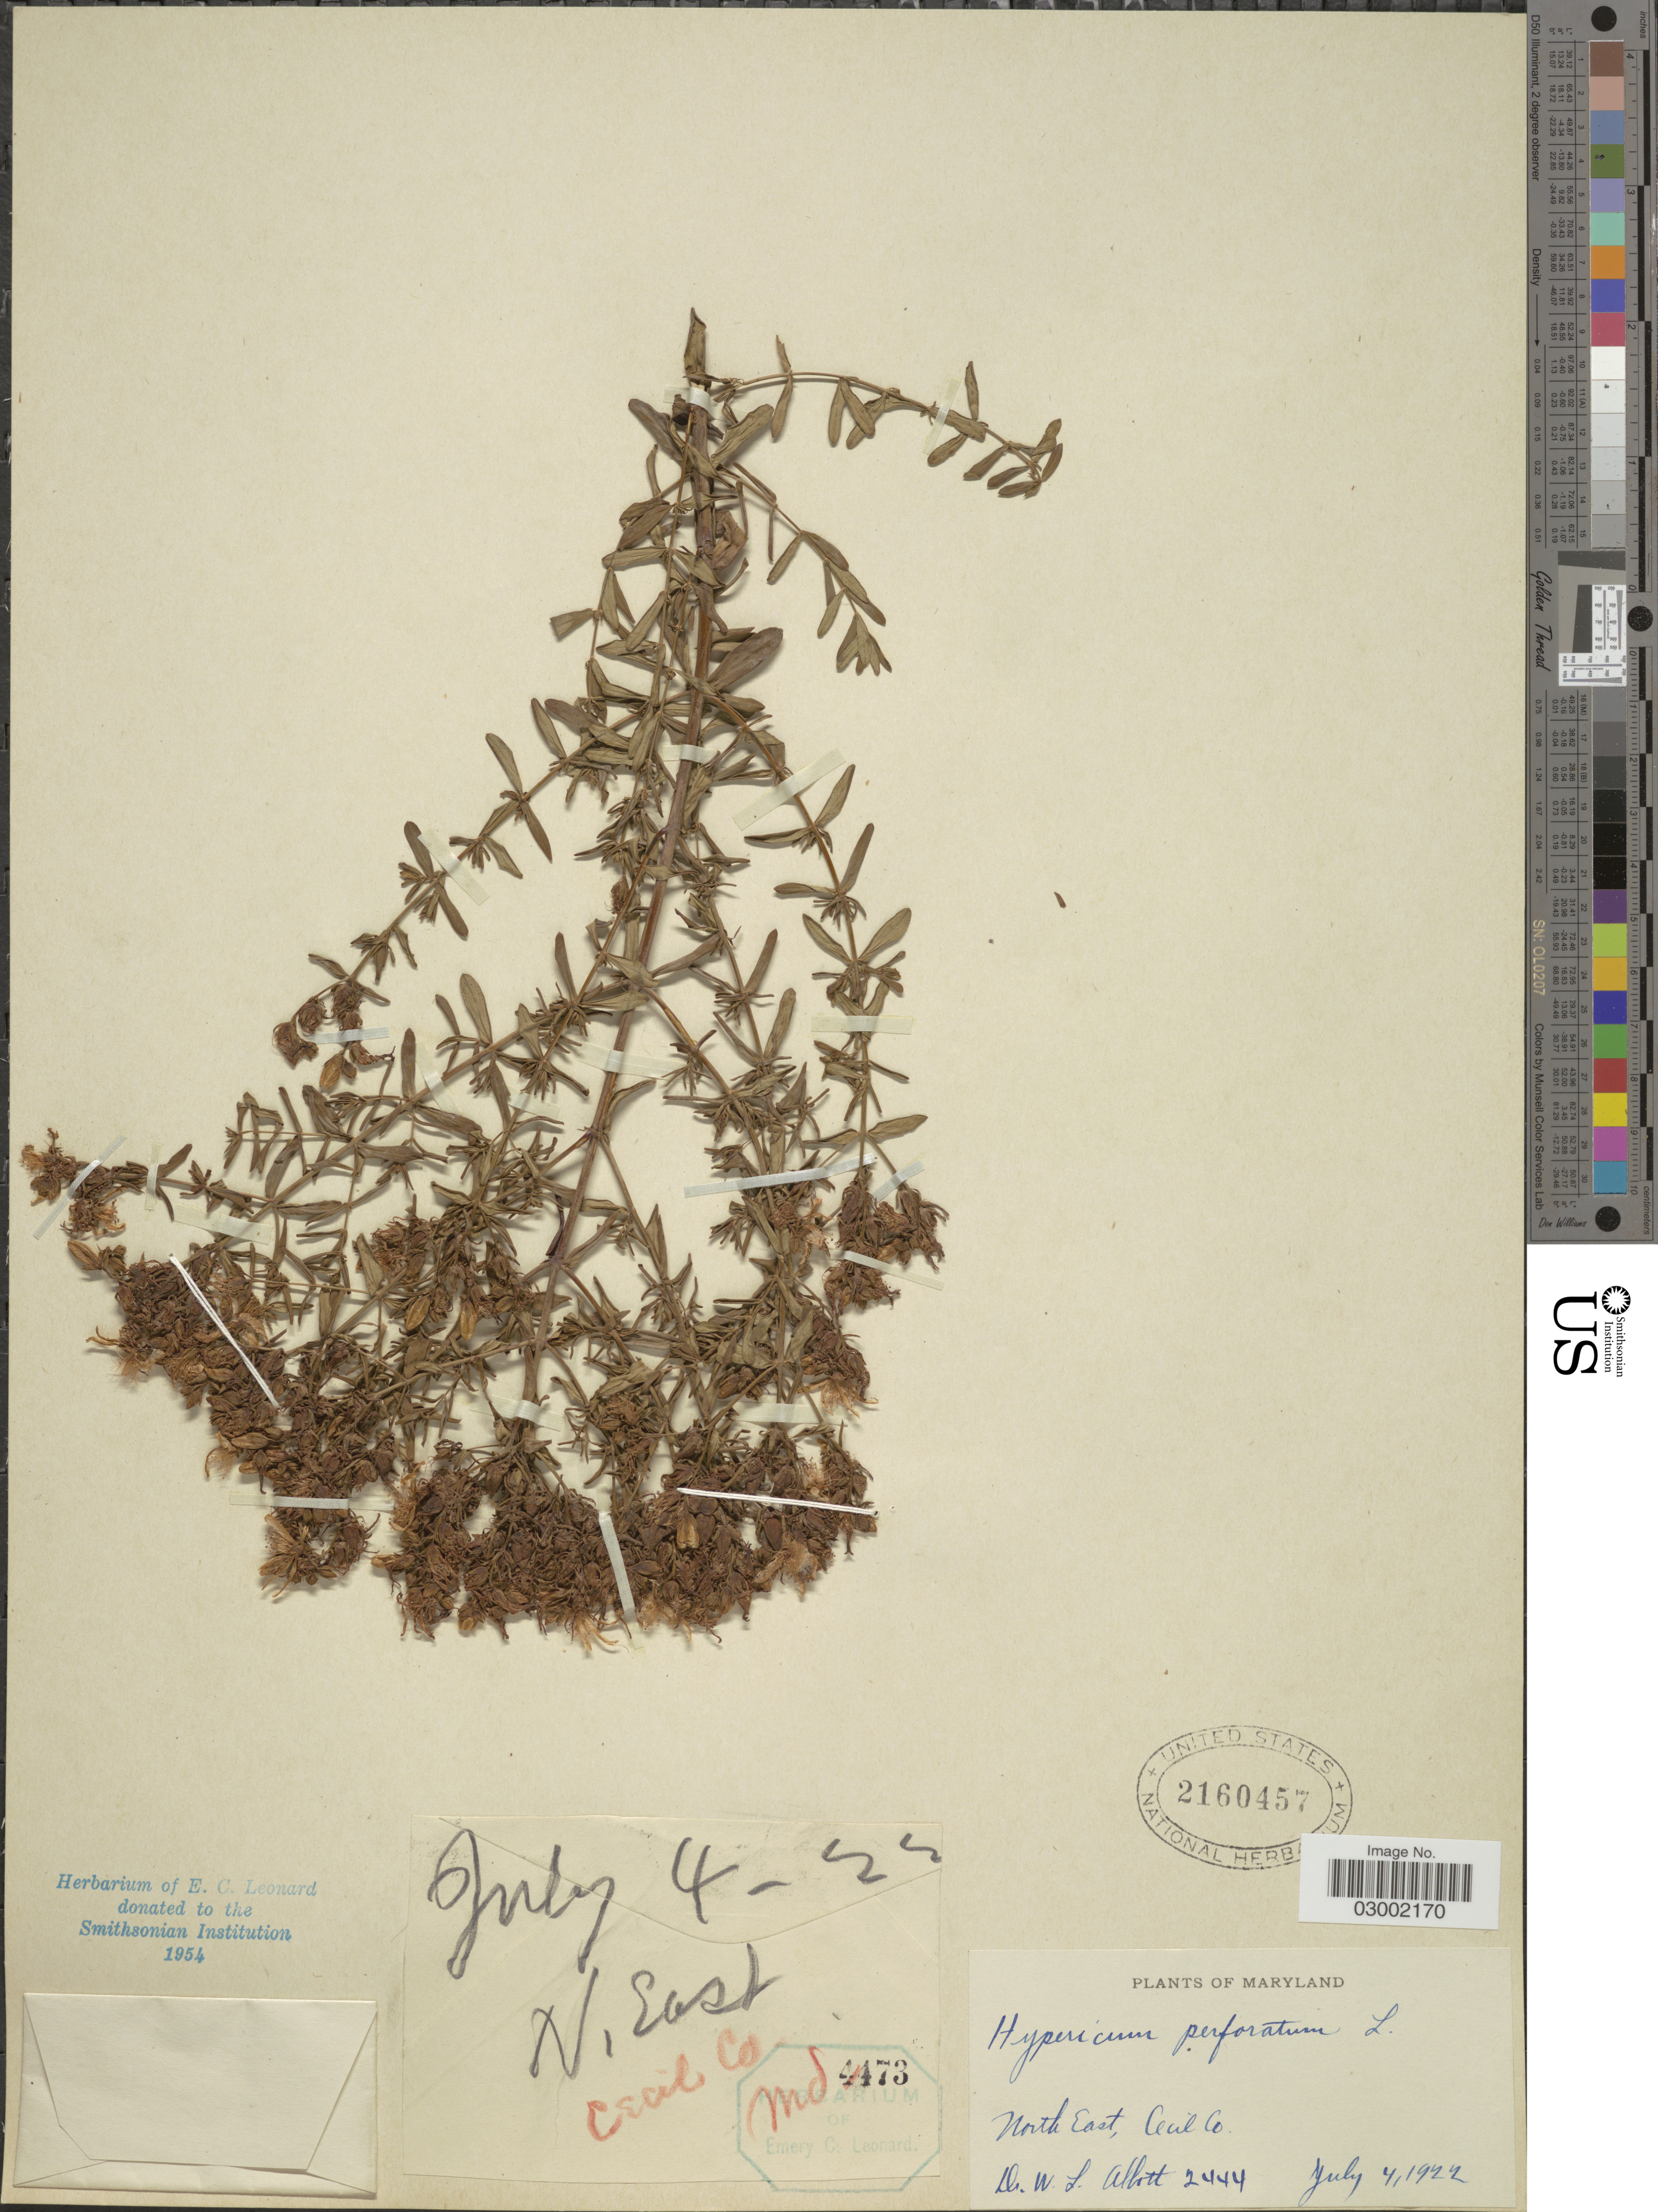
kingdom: Plantae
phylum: Tracheophyta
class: Magnoliopsida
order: Malpighiales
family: Hypericaceae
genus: Hypericum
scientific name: Hypericum perforatum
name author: L.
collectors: W. L. Abbott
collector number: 2444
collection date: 1922-07-04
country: United States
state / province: Maryland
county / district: Cecil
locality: North East, Cecil Co.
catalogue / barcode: US 2160457